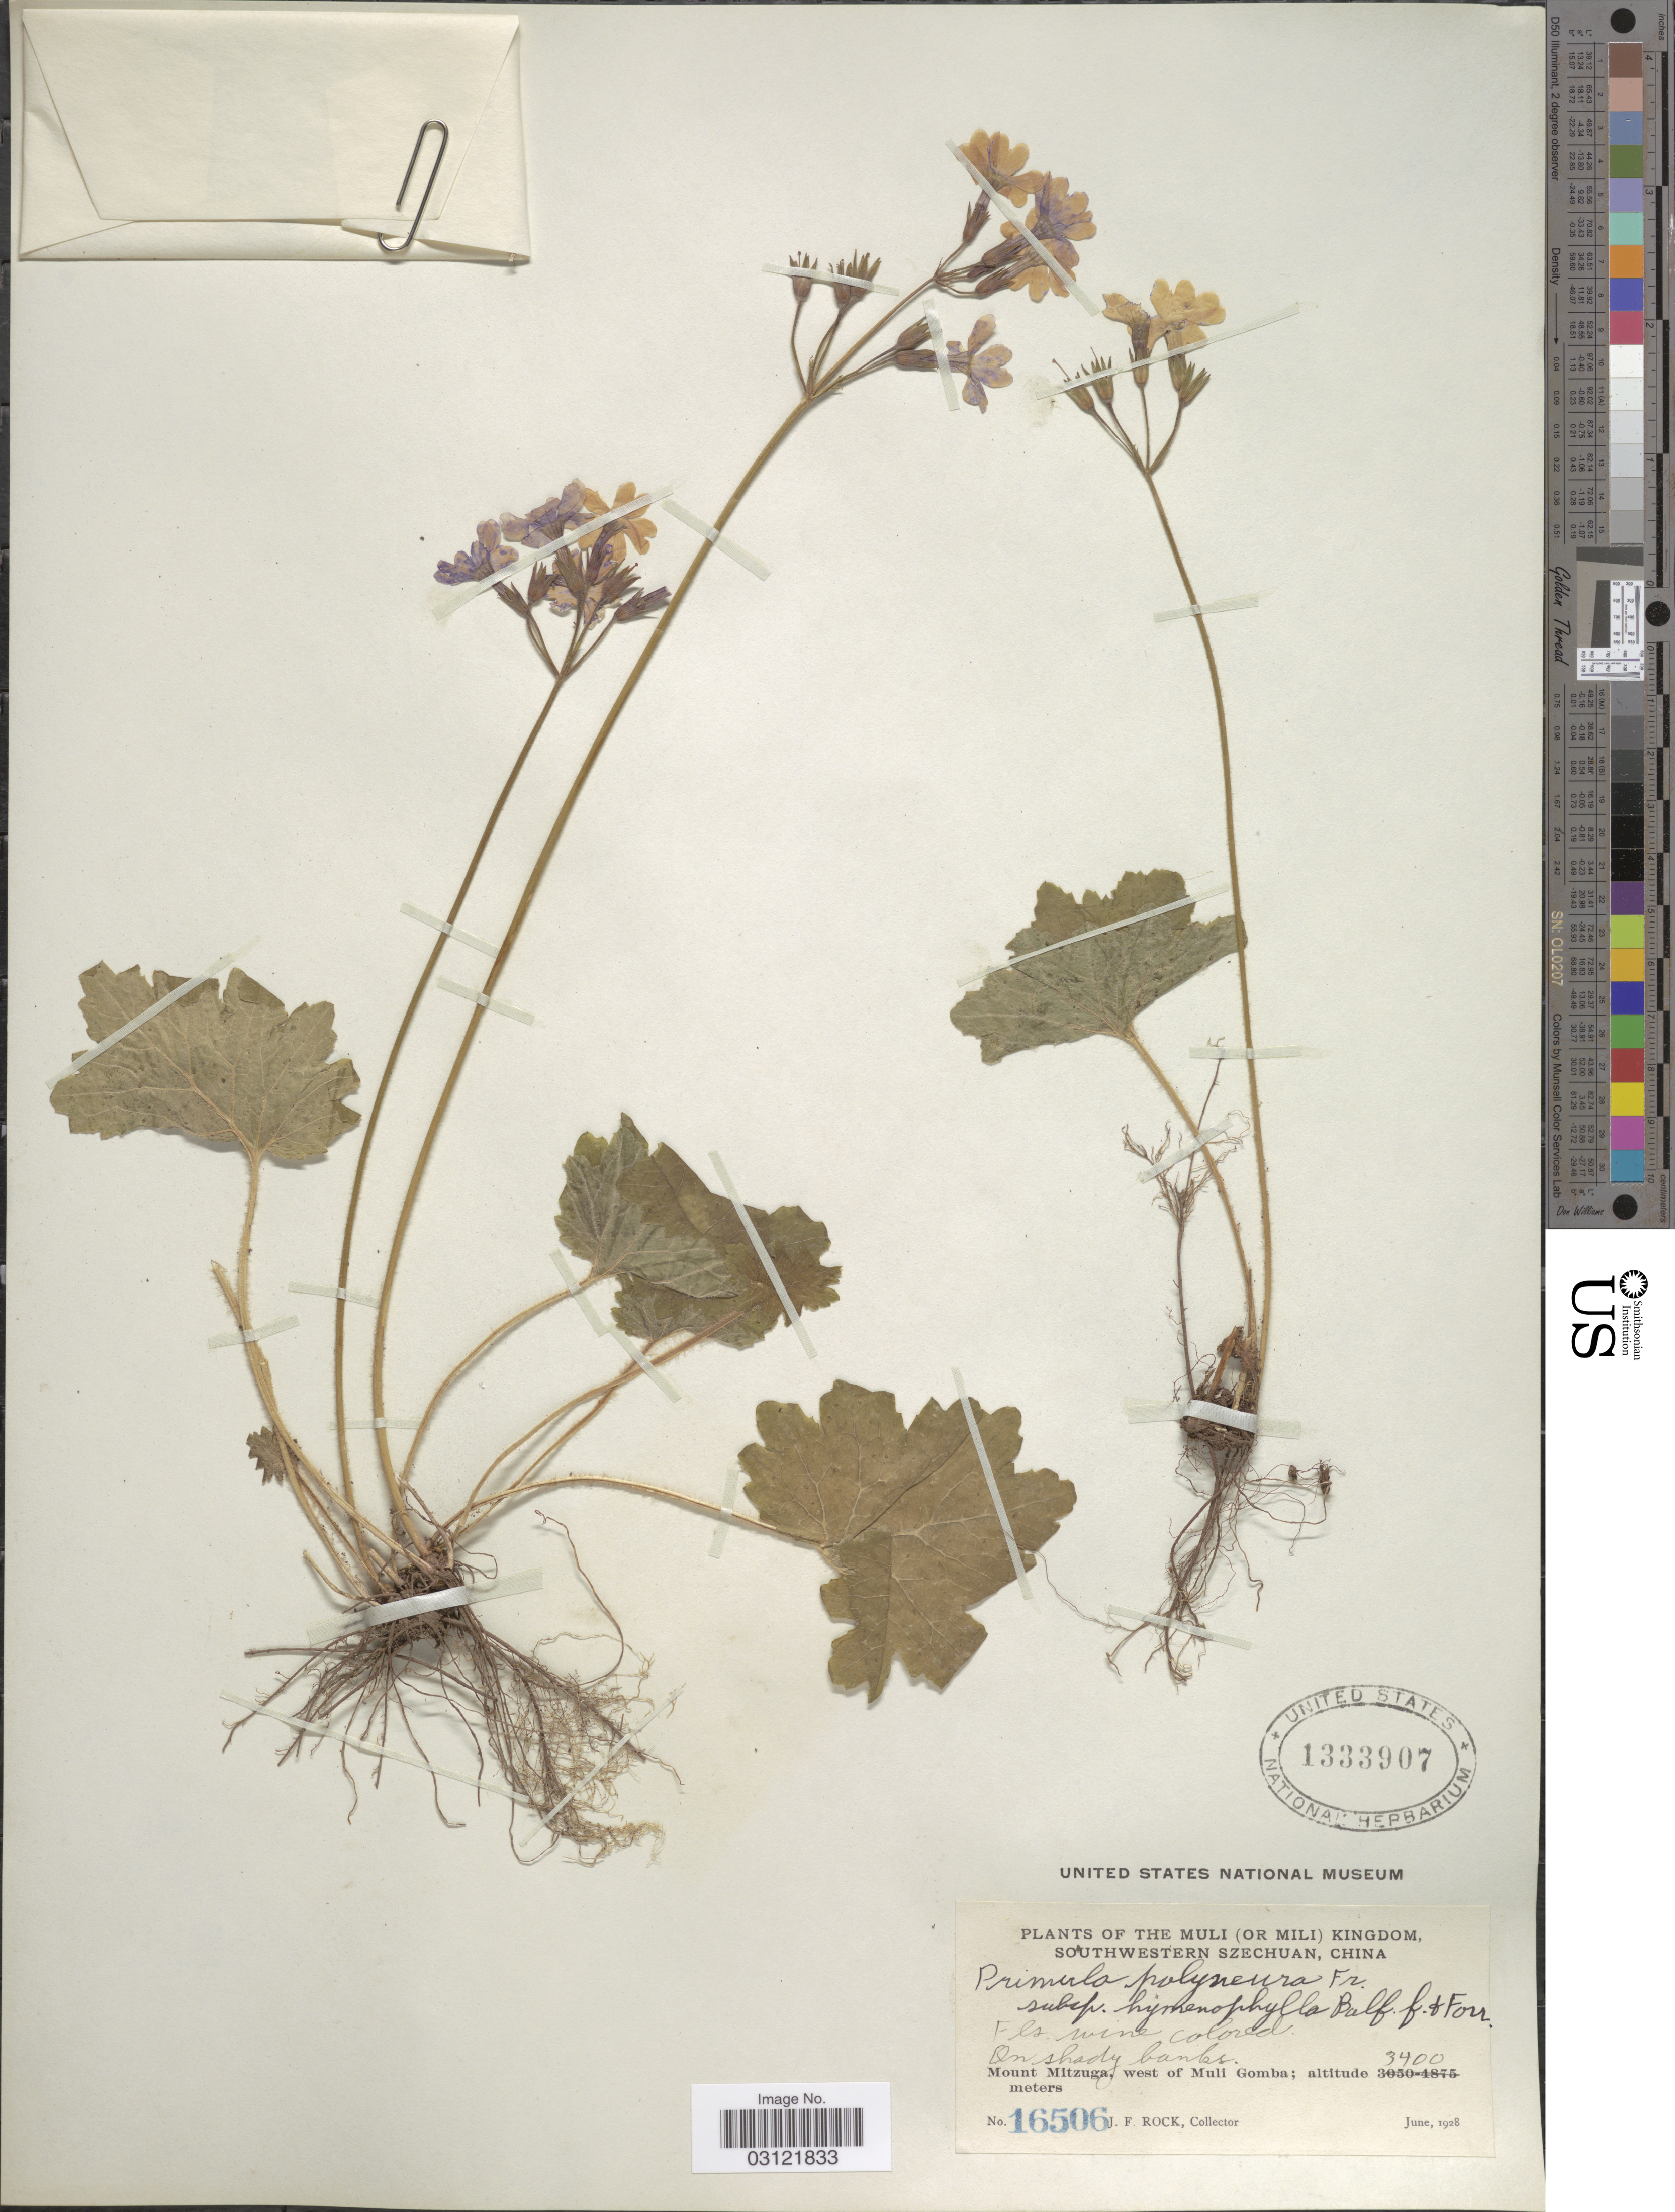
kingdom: Plantae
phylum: Tracheophyta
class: Magnoliopsida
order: Ericales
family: Primulaceae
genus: Primula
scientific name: Primula polyneura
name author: Franch.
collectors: J. Rock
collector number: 16506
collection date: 1928-06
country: China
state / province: Sichuan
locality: The Muli (or Mili) Kingdom, Southwestern Szechuan. Mount Mitzuga, west of Muli Gomba.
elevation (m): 3400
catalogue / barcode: US 1333907